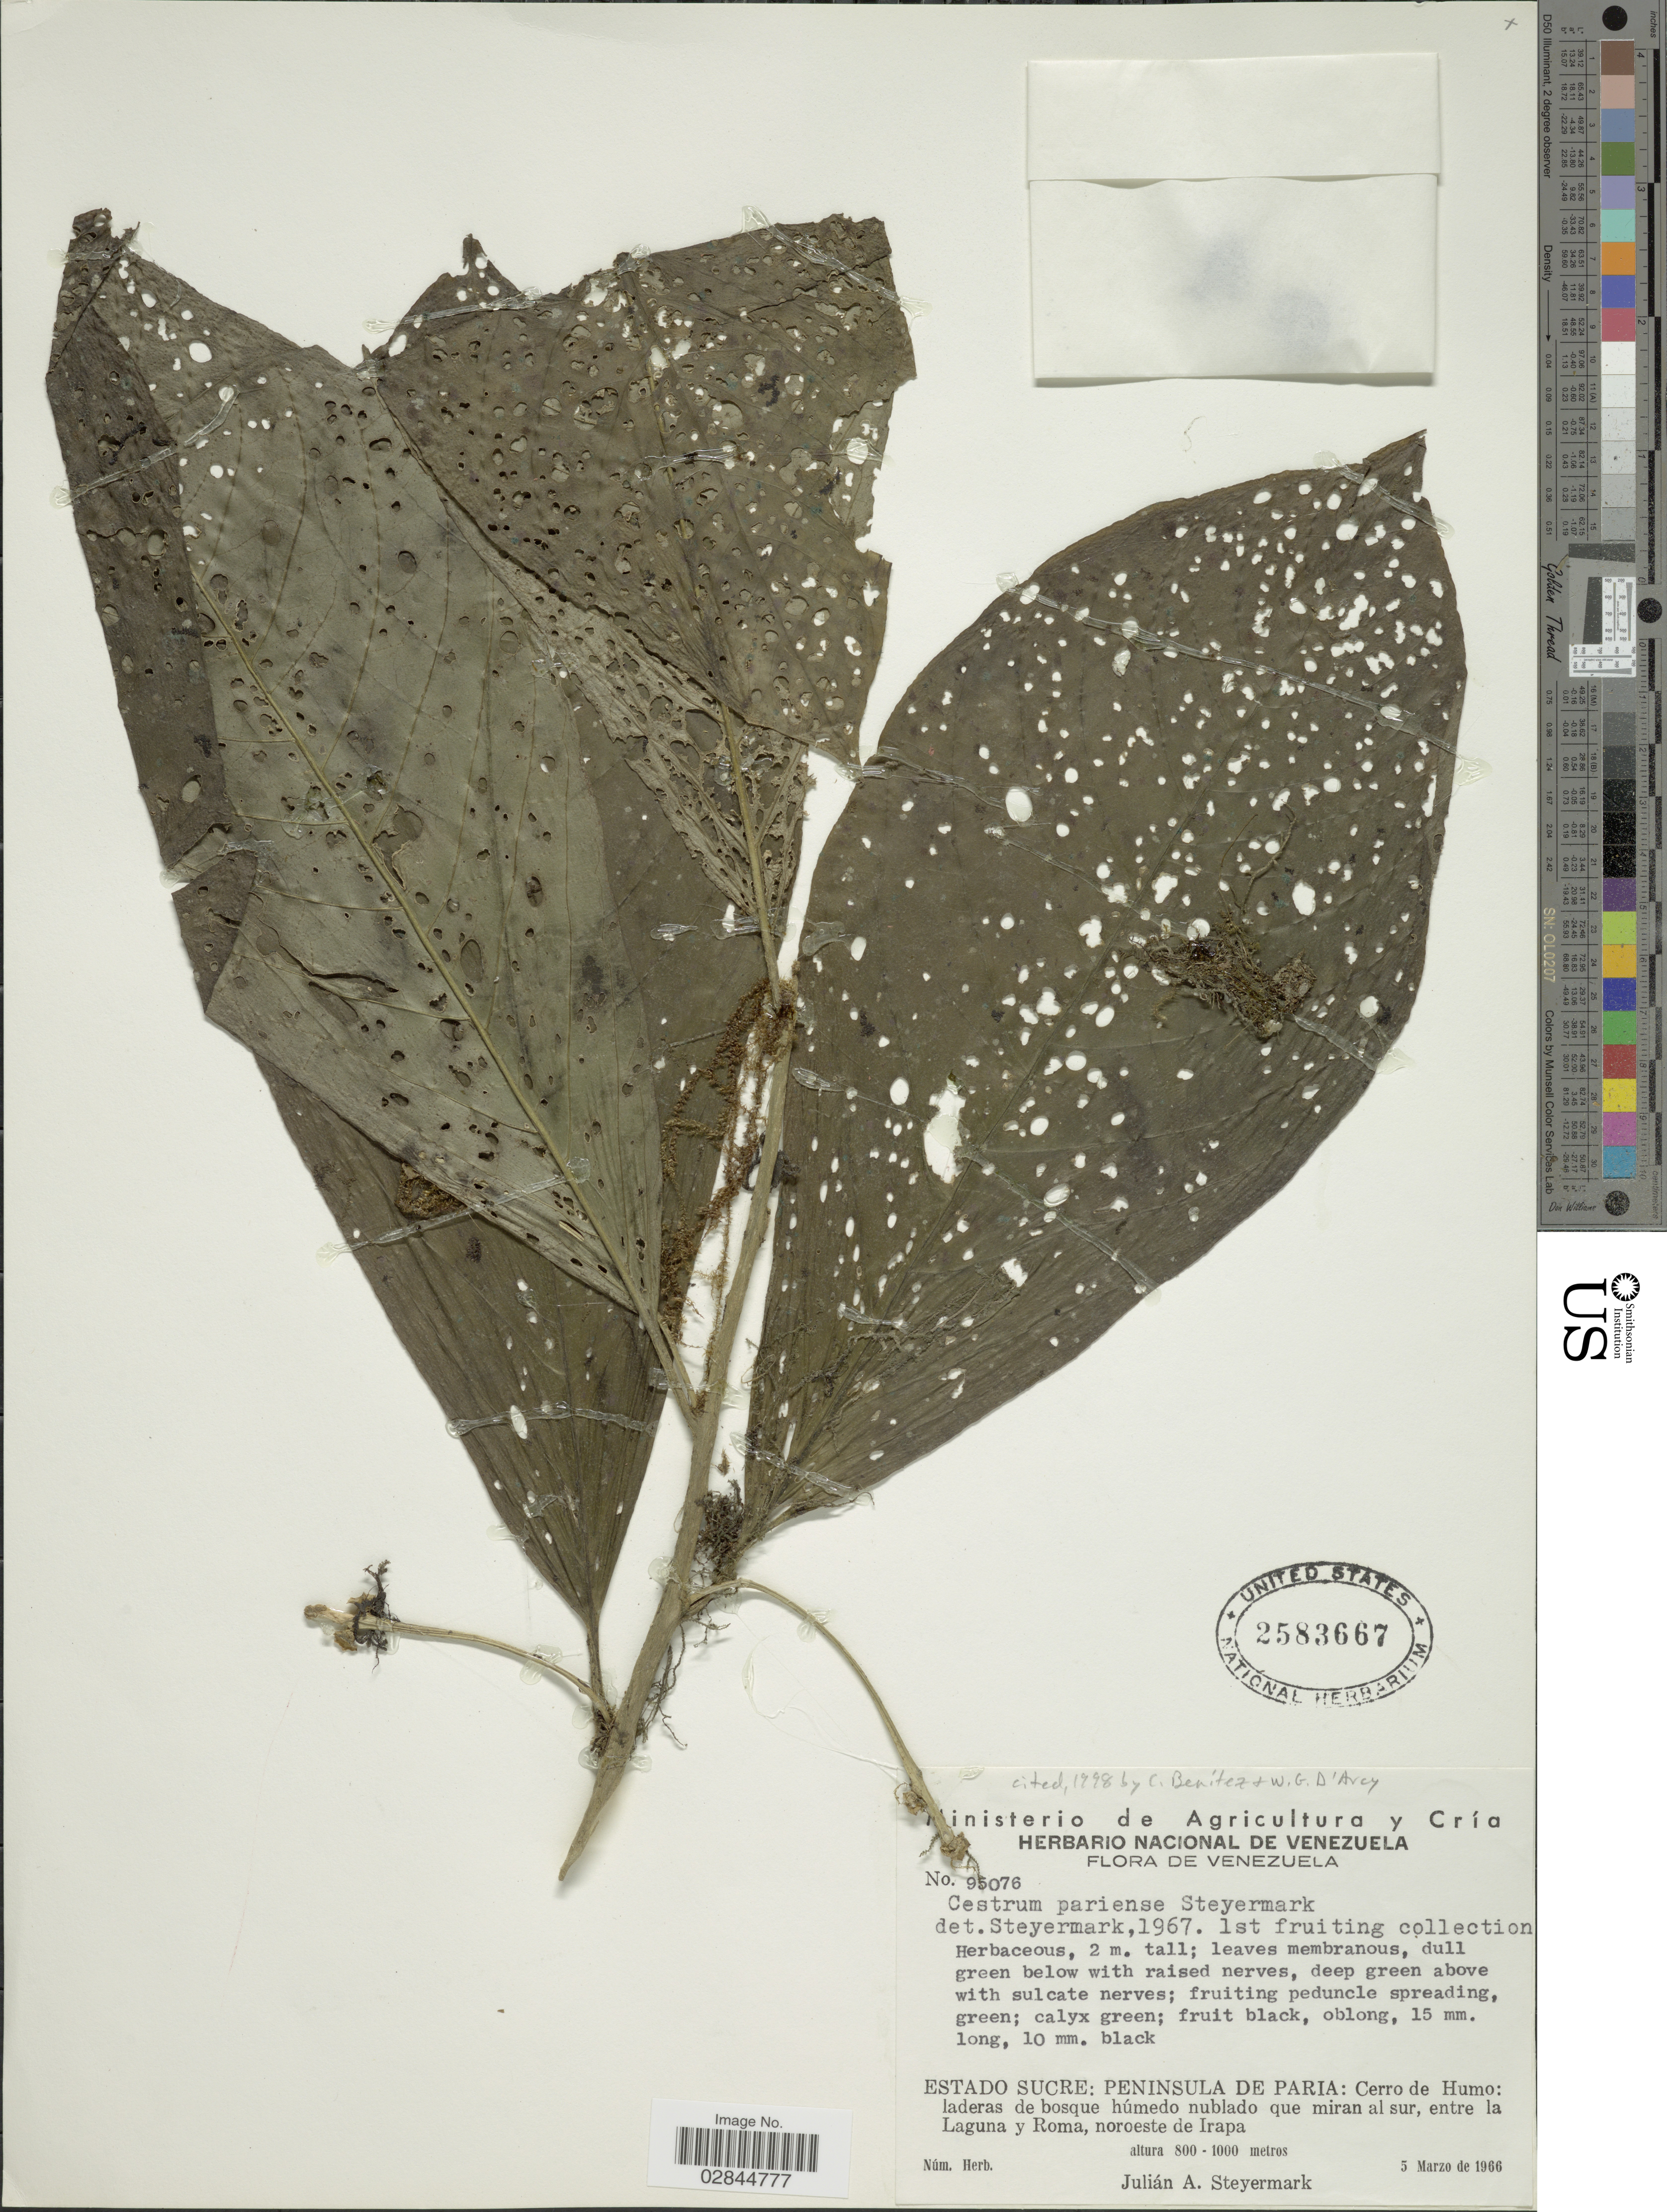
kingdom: Plantae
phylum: Tracheophyta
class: Magnoliopsida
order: Solanales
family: Solanaceae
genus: Cestrum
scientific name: Cestrum pariense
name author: Steyerm.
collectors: J. Steyermark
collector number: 95076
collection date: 1966-03-05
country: Venezuela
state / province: Sucre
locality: Peninsula de Paria: Cerro de Humo: laderas de bosque húmedo nublado que miran al sur, entre la Laguna y Roma, noroeste de Irapa.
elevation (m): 800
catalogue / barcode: US 2583667